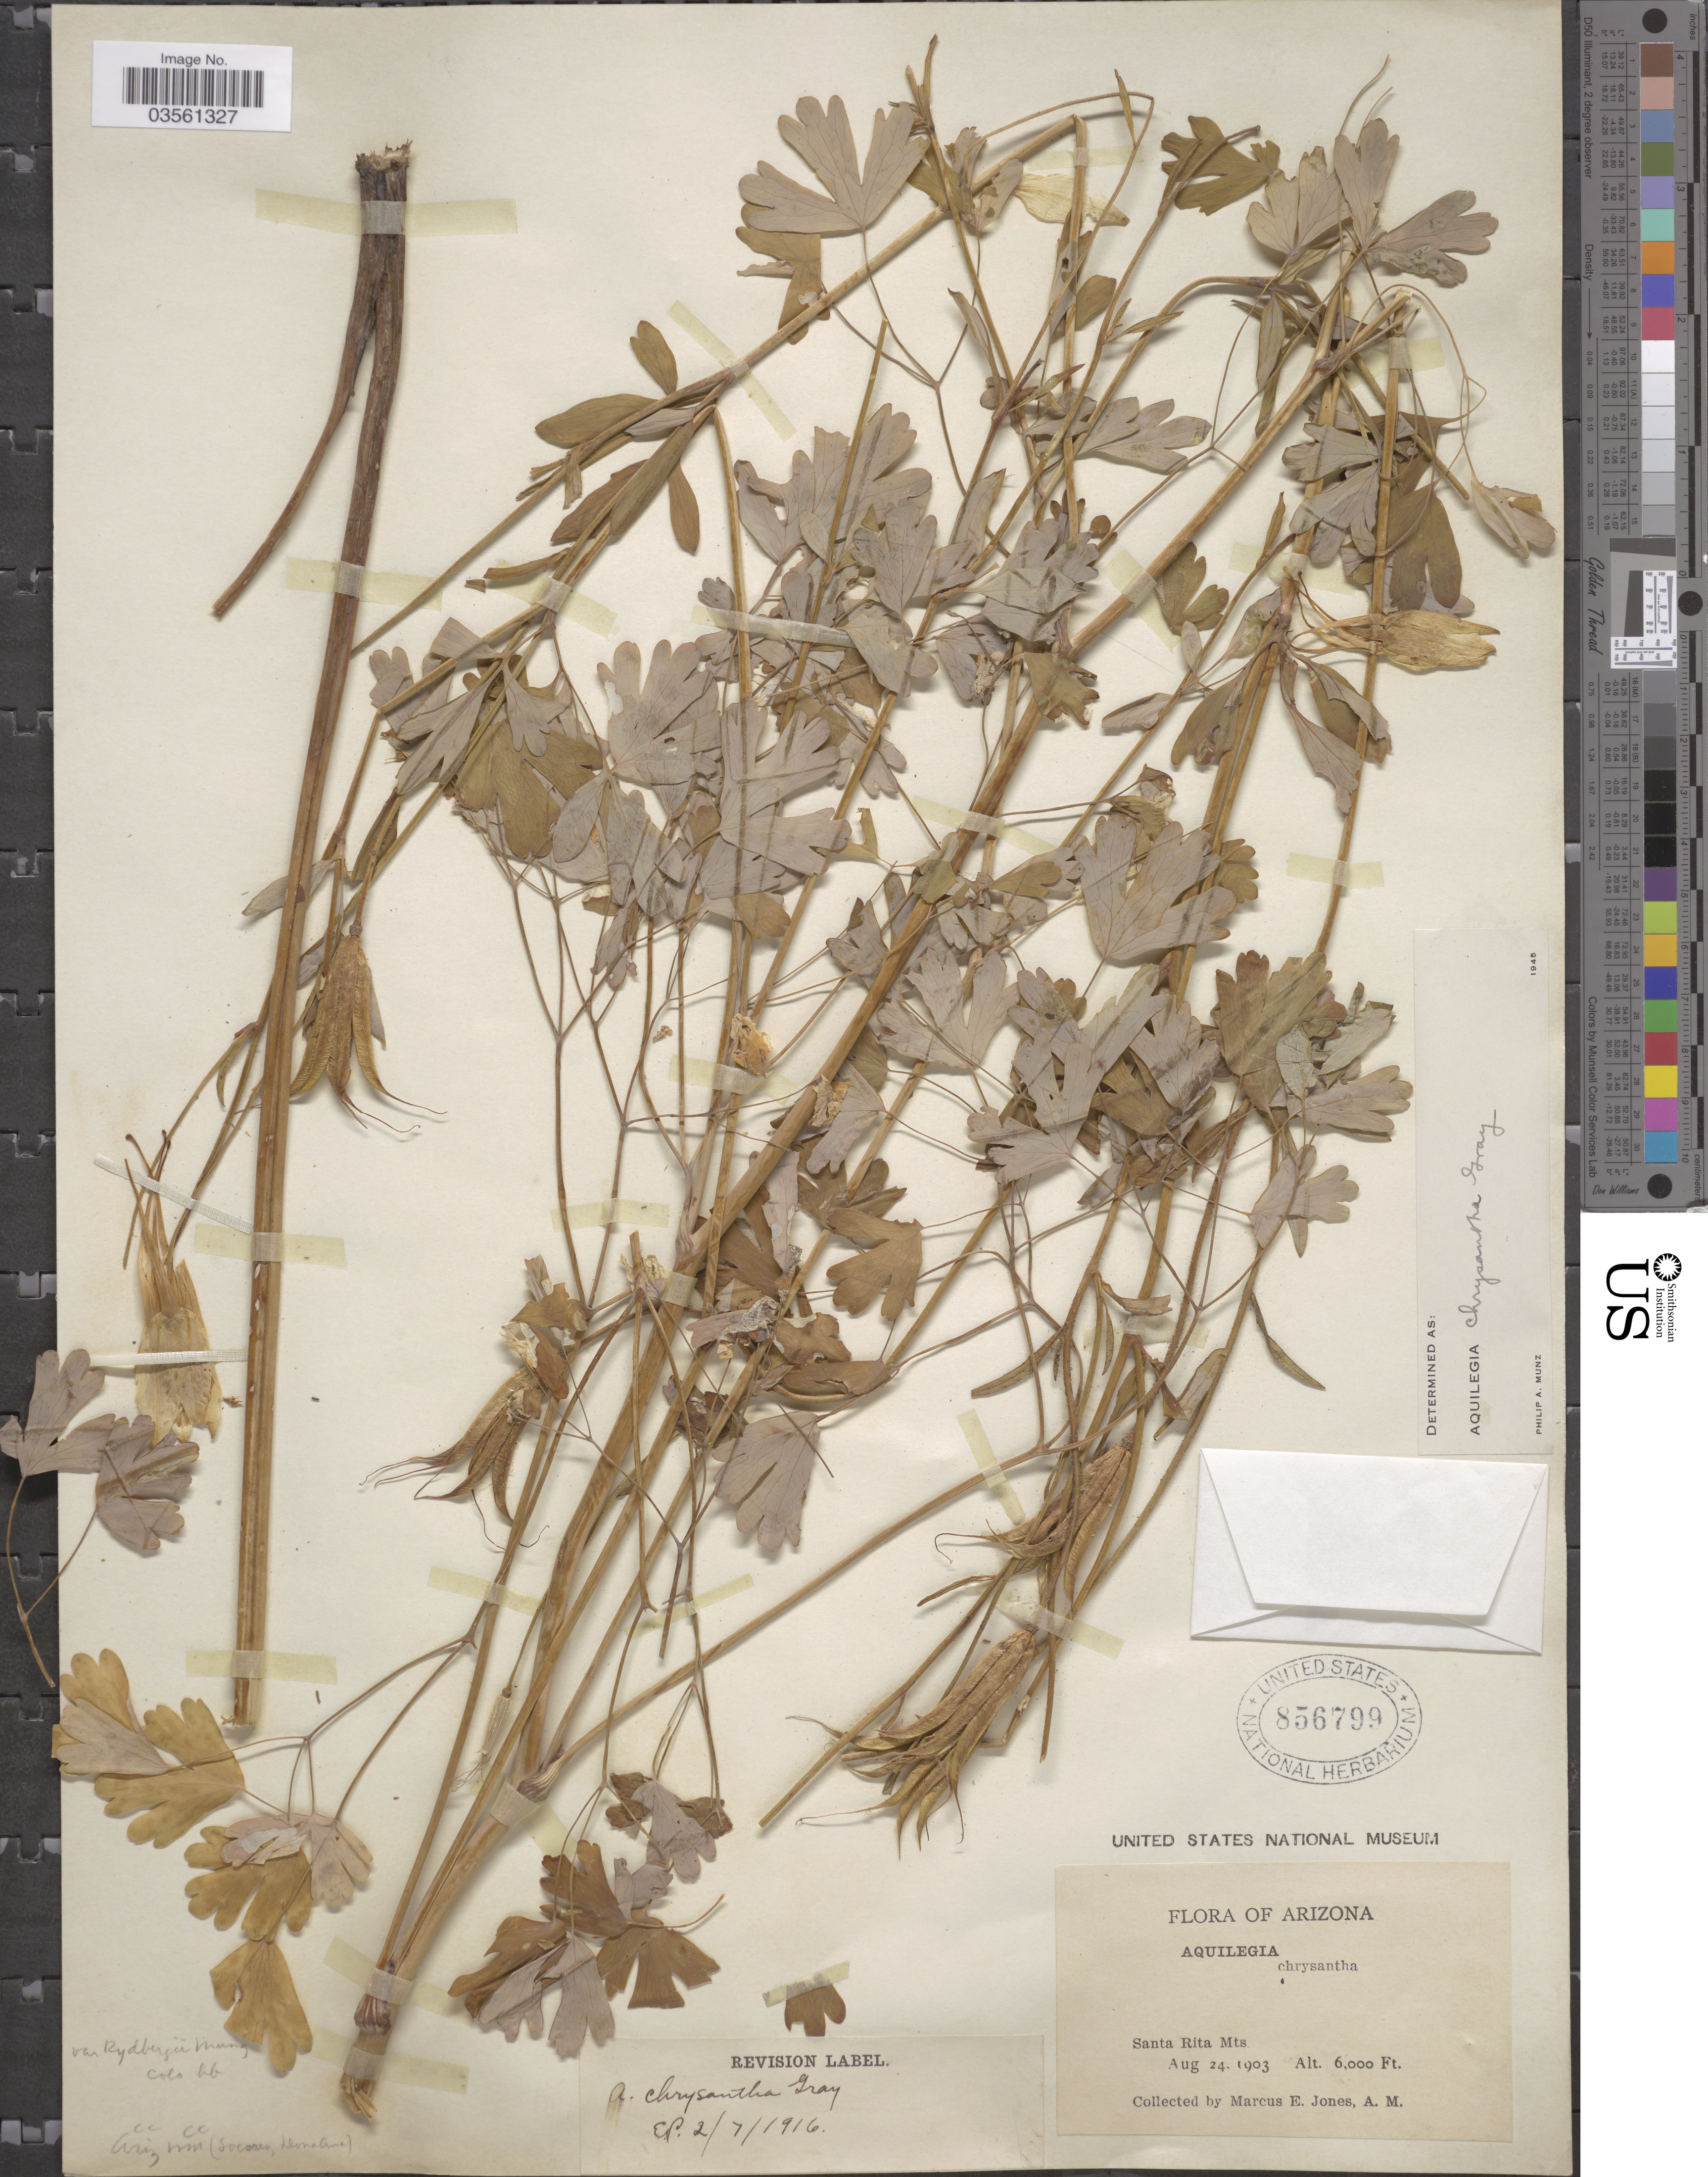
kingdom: Plantae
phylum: Tracheophyta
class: Magnoliopsida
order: Ranunculales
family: Ranunculaceae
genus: Aquilegia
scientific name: Aquilegia chrysantha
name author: A. Gray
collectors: M. E. Jones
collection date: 1903-08-24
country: United States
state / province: Arizona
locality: Santa Rita Mts. (Socorro, Dona Ana).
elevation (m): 1829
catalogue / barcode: US 856799